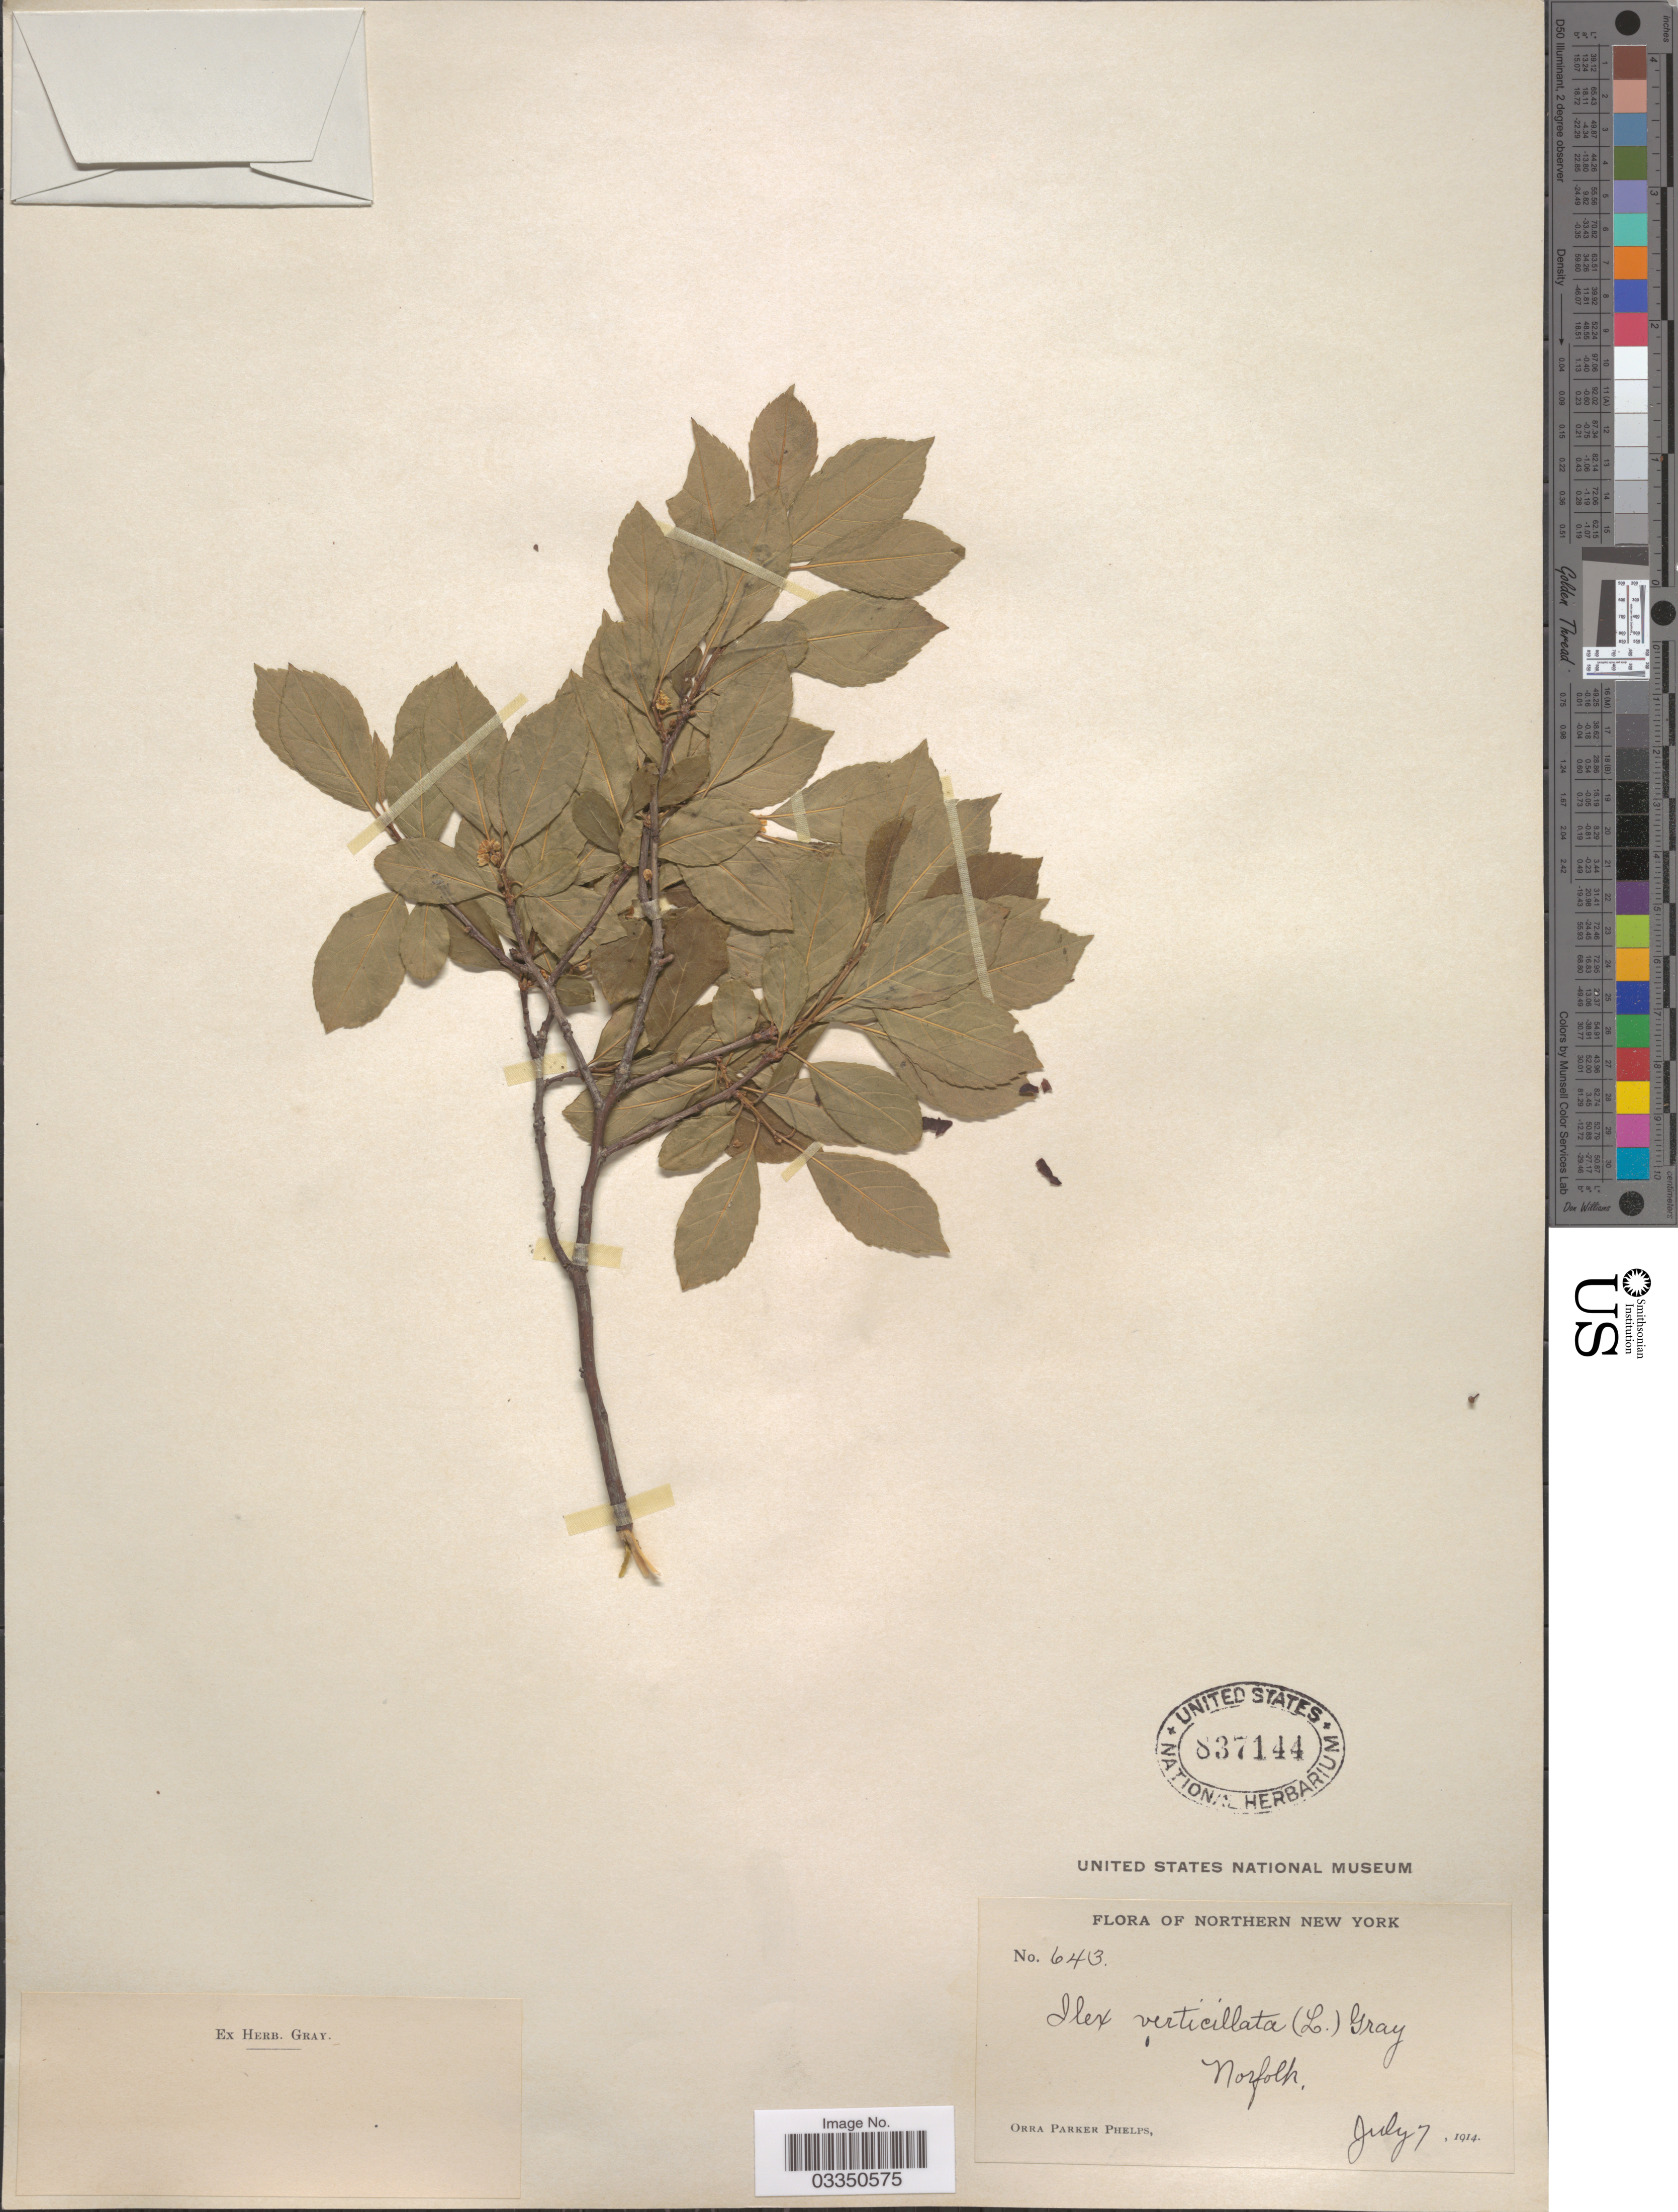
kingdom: Plantae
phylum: Tracheophyta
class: Magnoliopsida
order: Aquifoliales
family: Aquifoliaceae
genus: Ilex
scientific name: Ilex verticillata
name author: (L.) A. Gray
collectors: O. P. Phelps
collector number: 643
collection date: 1914-07-07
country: United States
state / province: New York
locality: Northern New York. Norfolk.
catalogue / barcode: US 837144